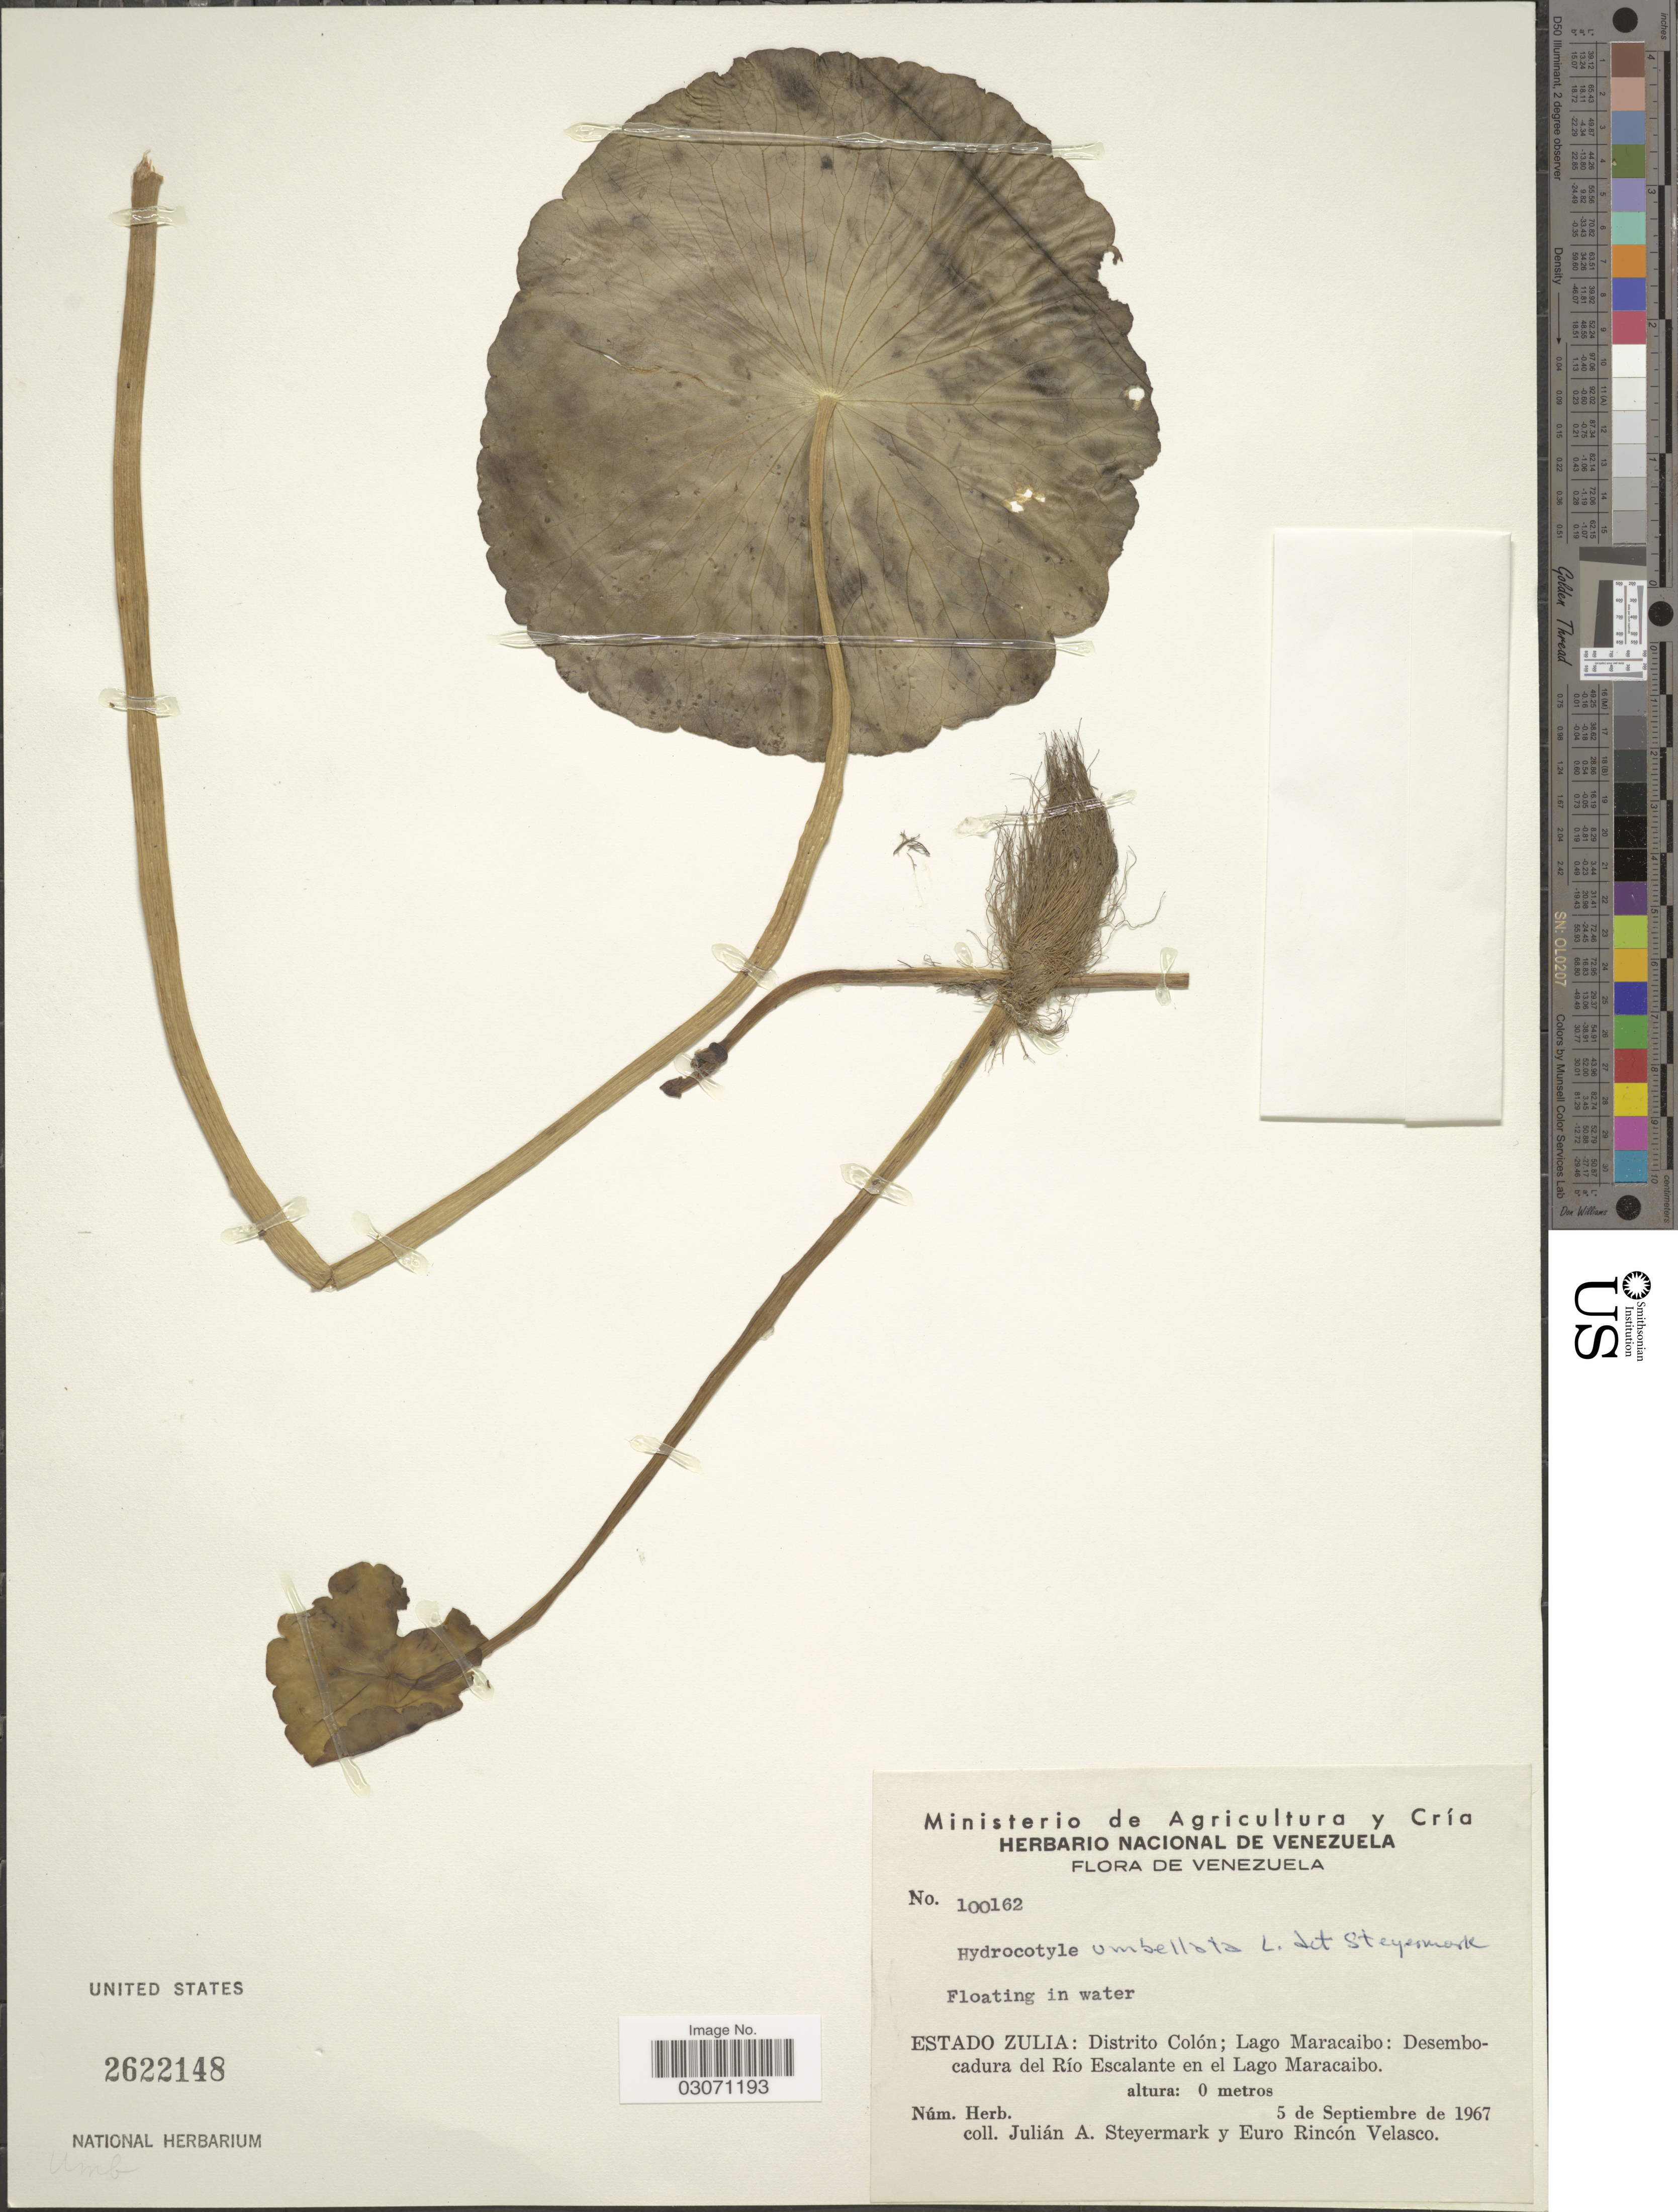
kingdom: Plantae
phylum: Tracheophyta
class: Magnoliopsida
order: Apiales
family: Araliaceae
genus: Hydrocotyle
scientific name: Hydrocotyle umbellata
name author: L.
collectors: J. Steyermark & E. Velasco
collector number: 100162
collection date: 1967-09-05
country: Venezuela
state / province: Zulia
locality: Distrito Colón; Lago Maracaibo: Desembocadura del Río Escalante en el Lago Maracaibo.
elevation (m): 0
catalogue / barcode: US 2622148